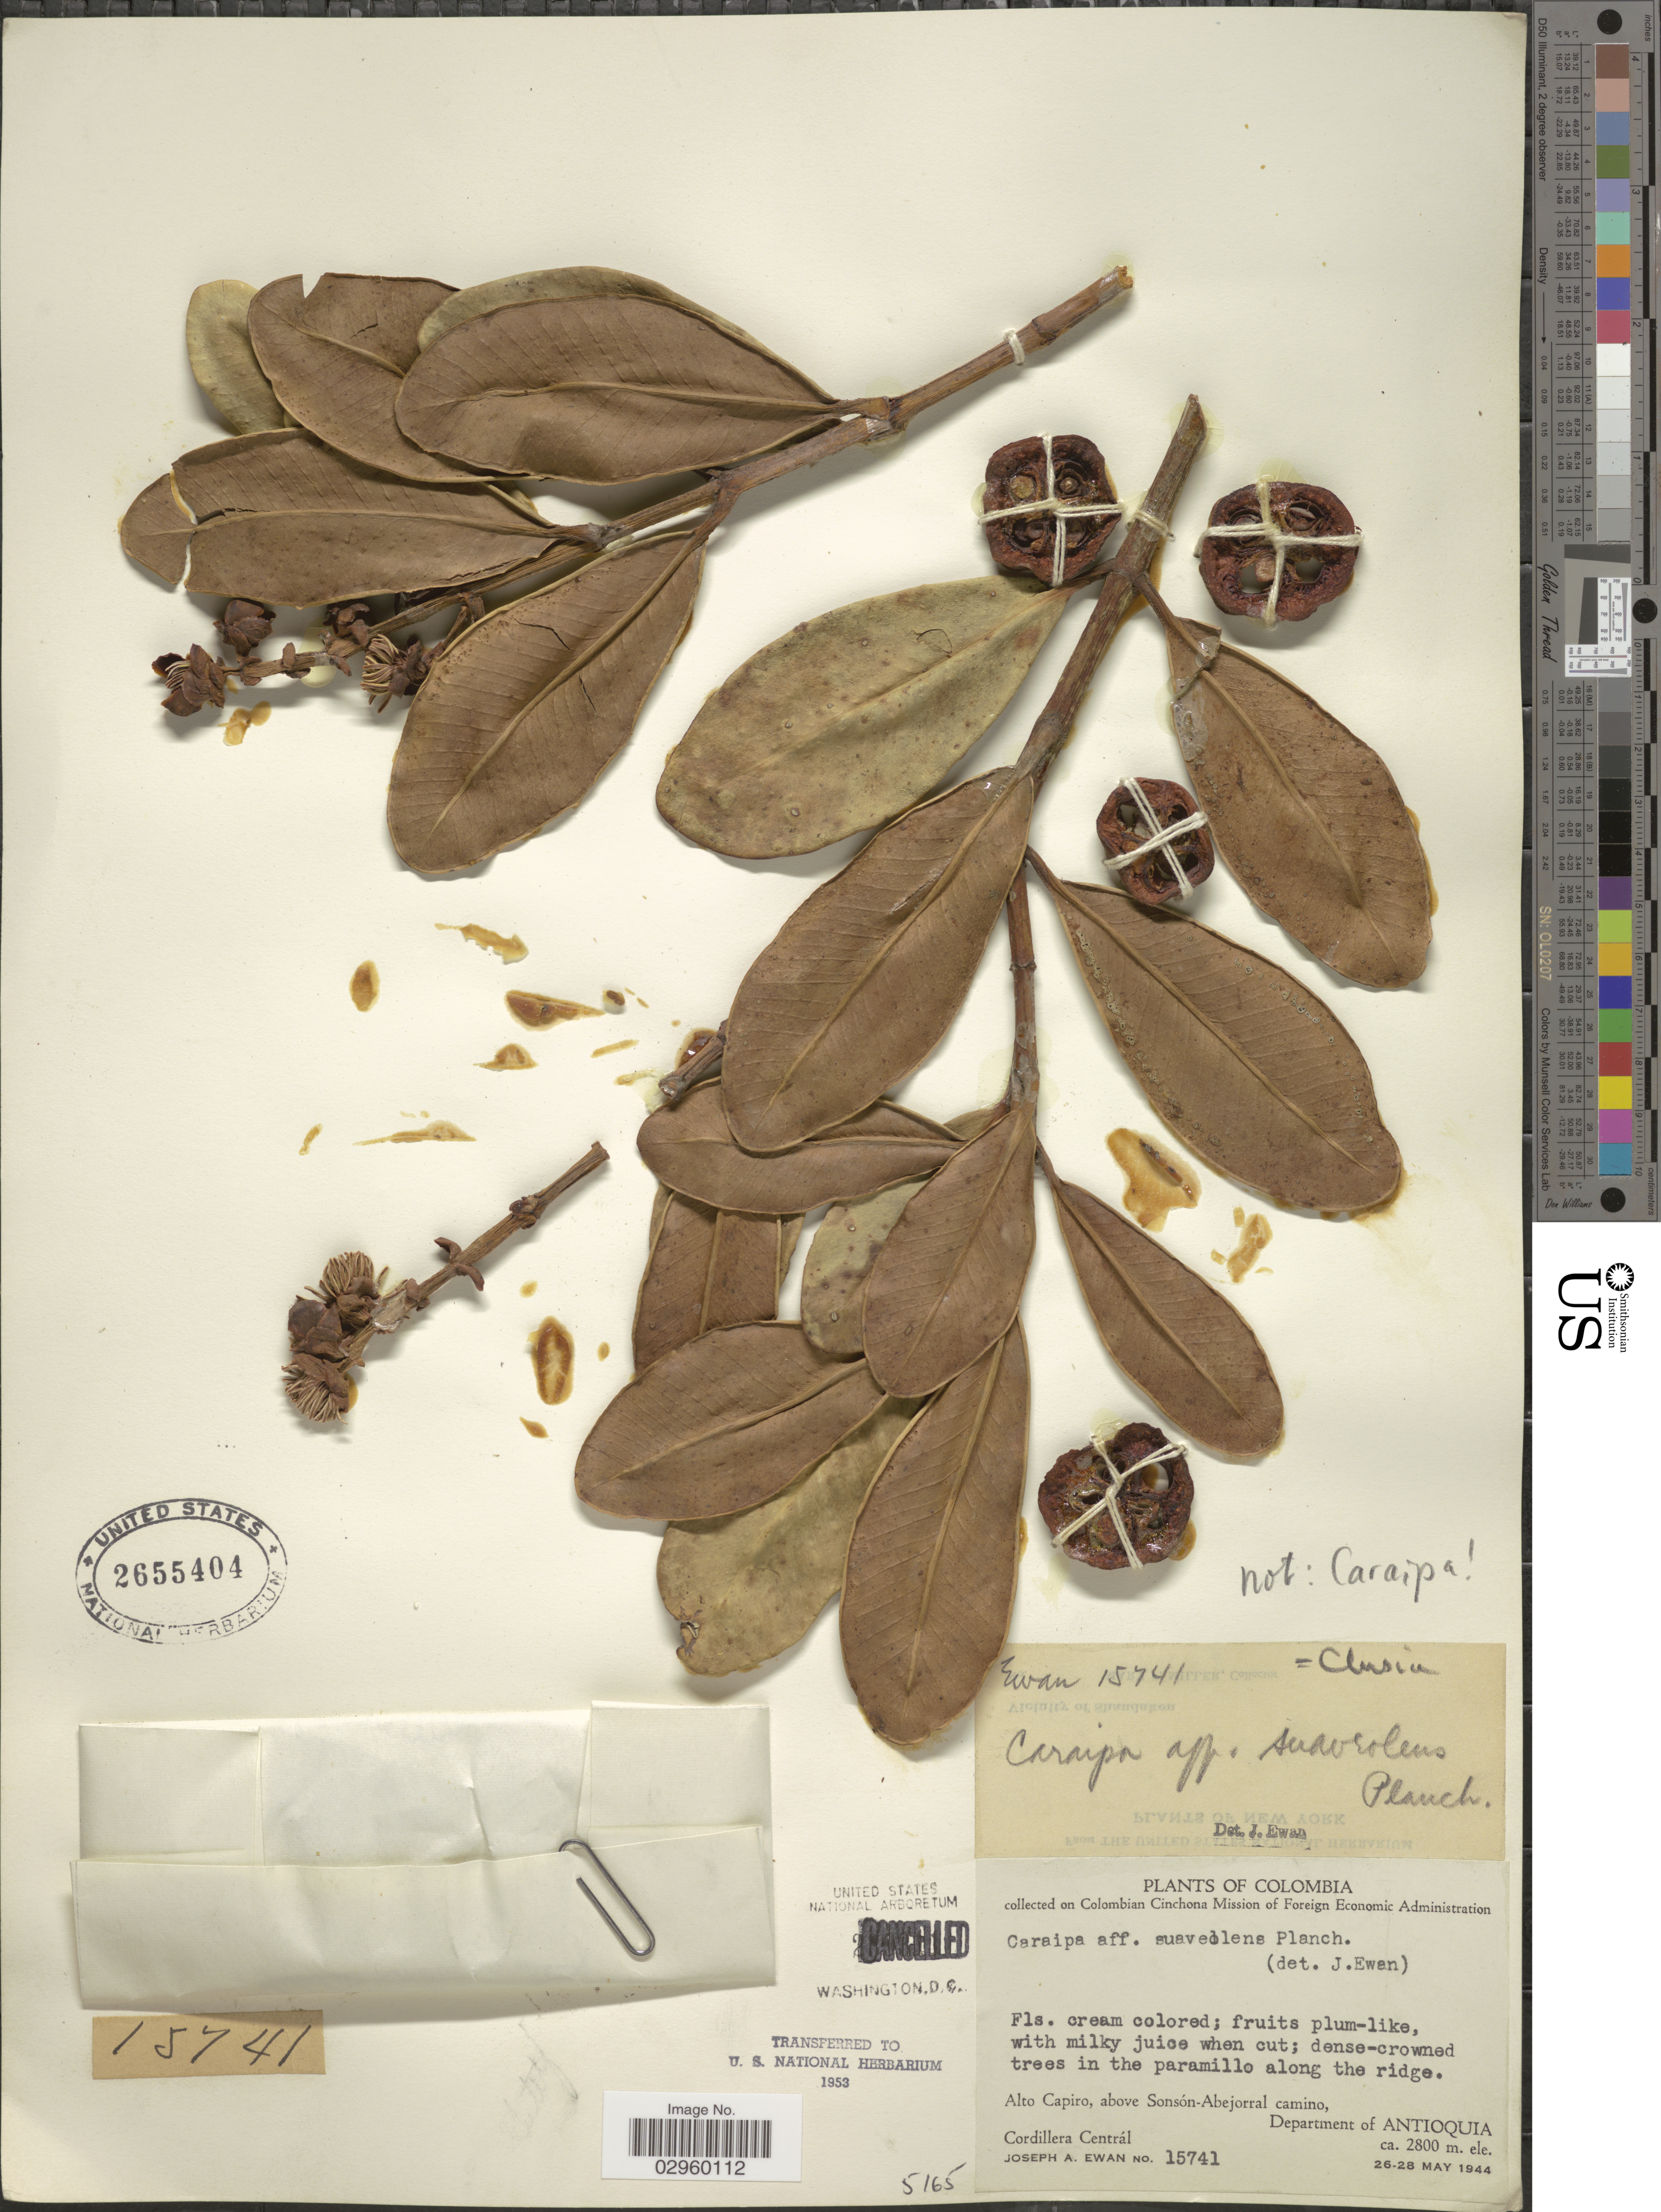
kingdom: Plantae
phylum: Tracheophyta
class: Magnoliopsida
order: Malpighiales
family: Clusiaceae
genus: Clusia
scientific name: Clusia sp.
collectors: J. A. Ewan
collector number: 15741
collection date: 1944-05-26/1944-05-28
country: Colombia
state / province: Antioquia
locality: Alto Capiro, above Sonsón-Abejorral camino, Department of Antioquia.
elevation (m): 2800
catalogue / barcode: US 2655404